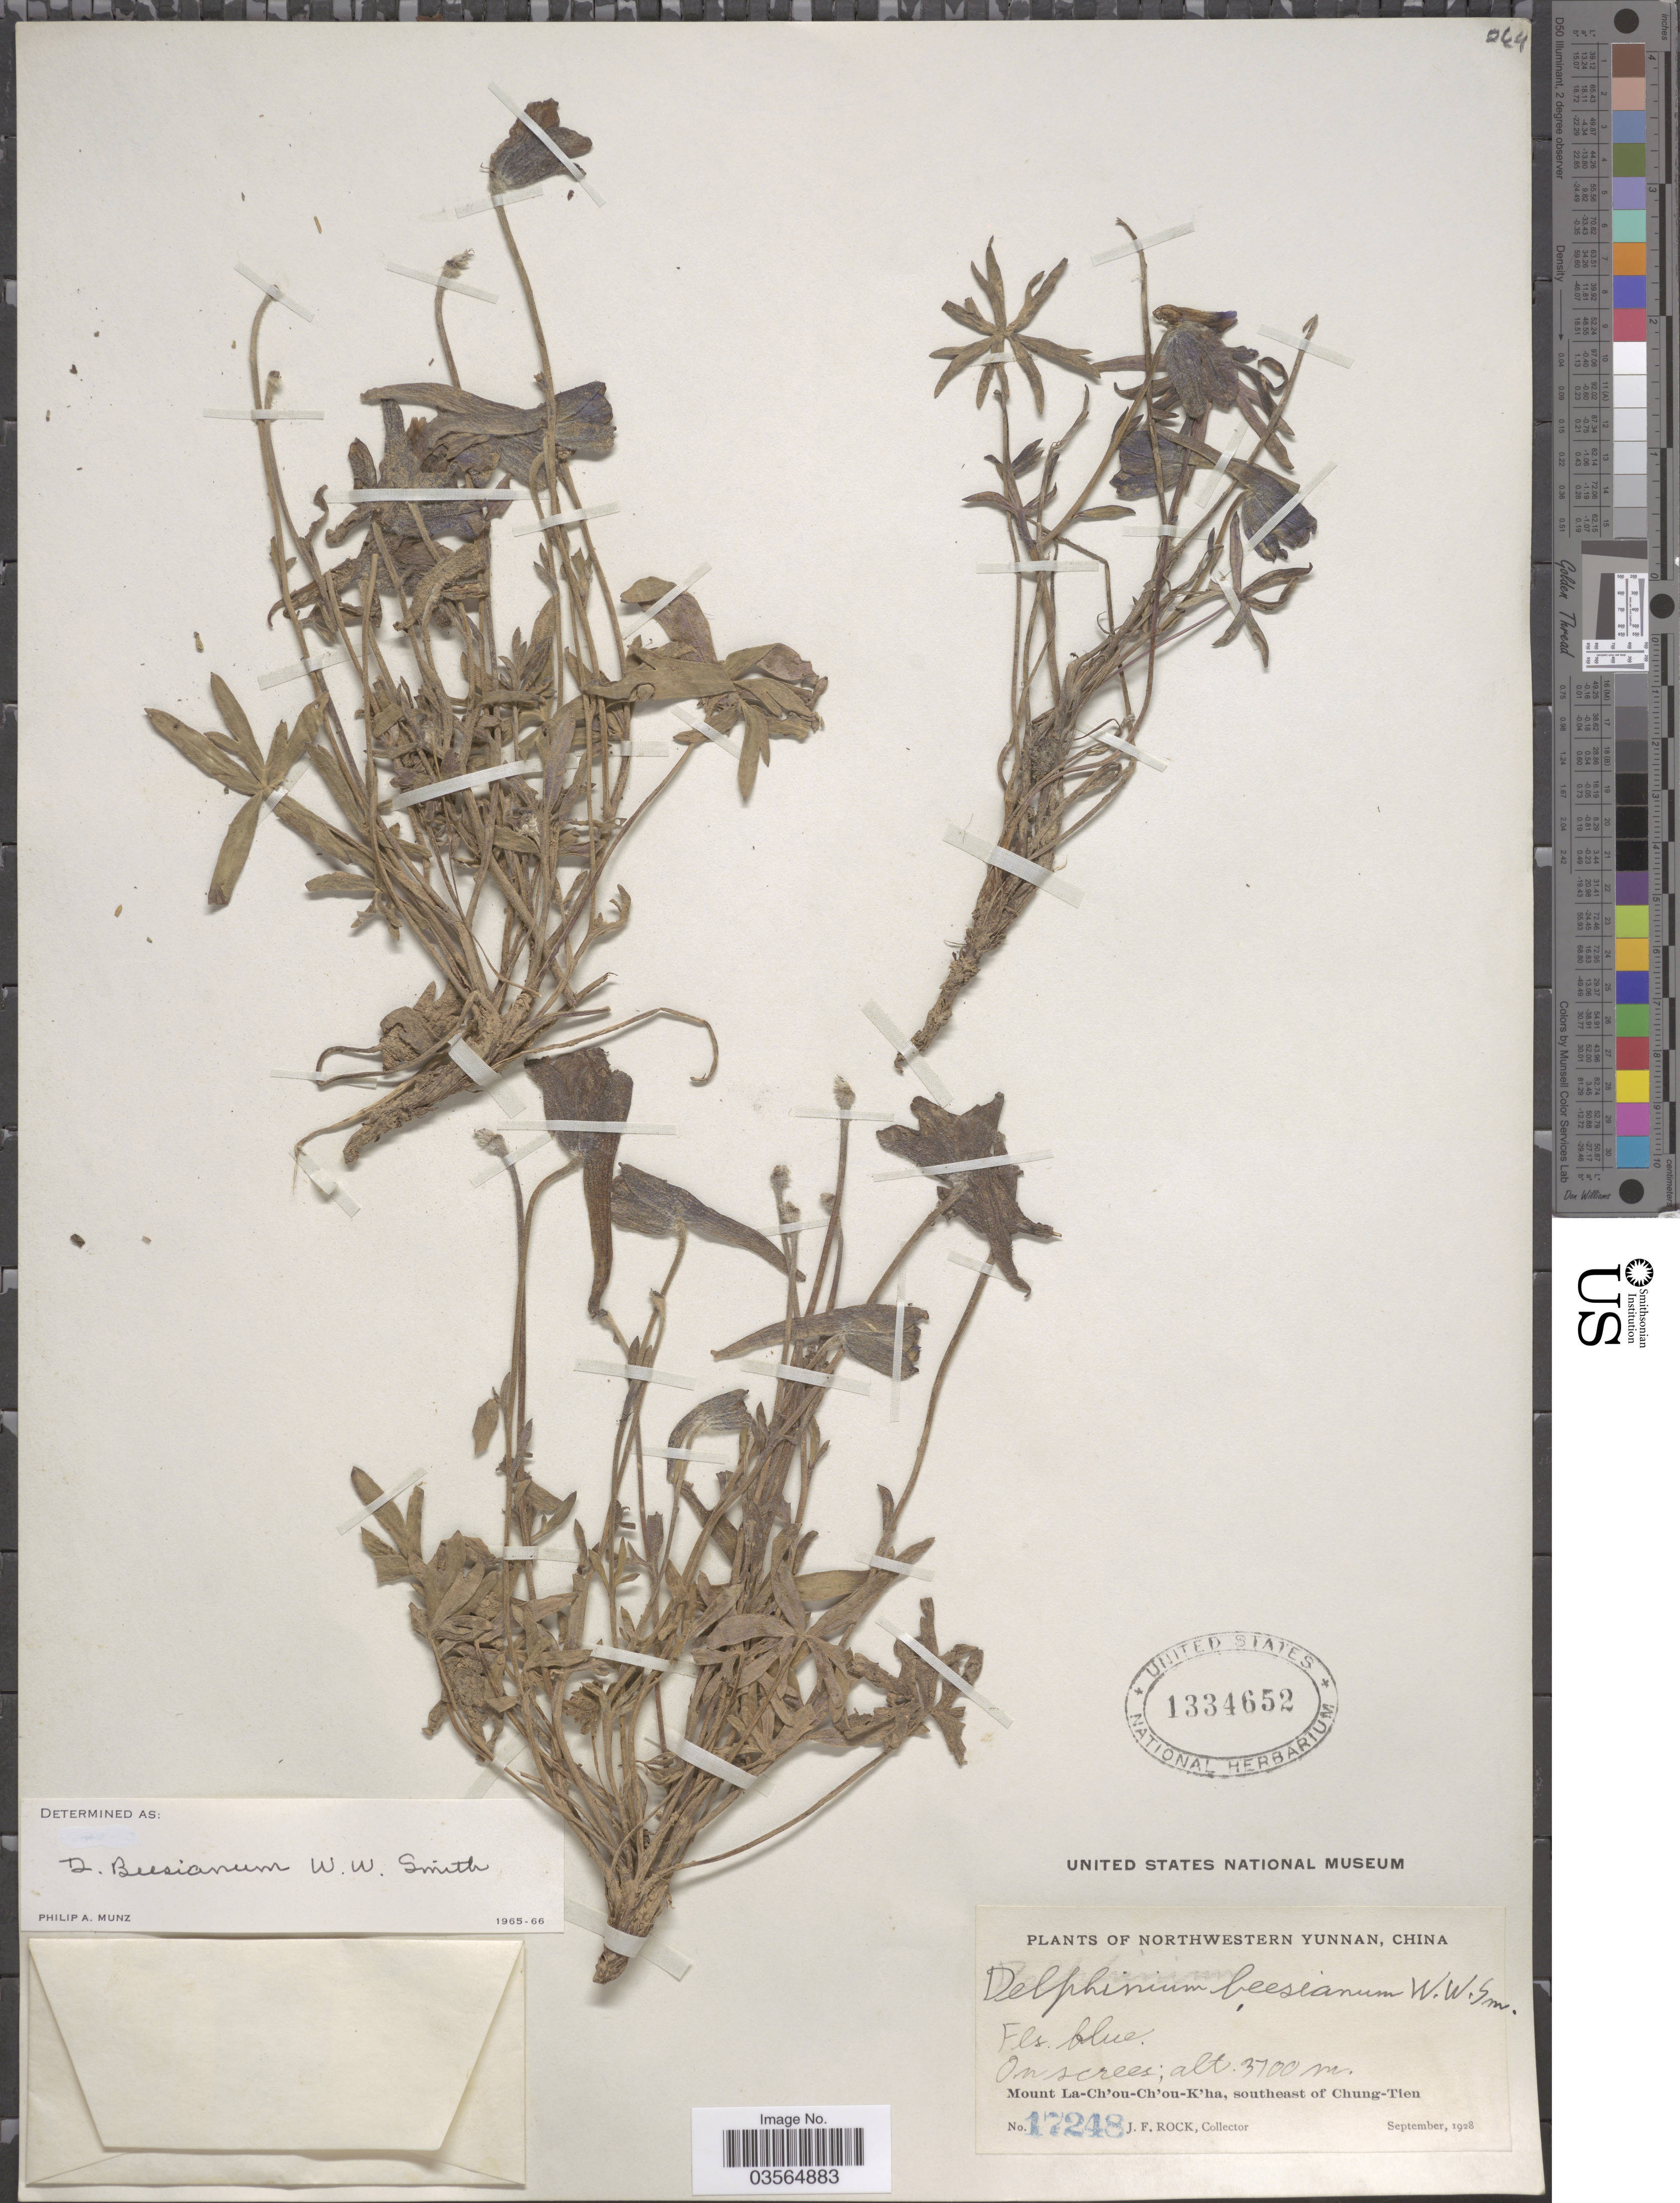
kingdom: Plantae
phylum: Tracheophyta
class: Magnoliopsida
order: Ranunculales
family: Ranunculaceae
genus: Delphinium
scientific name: Delphinium beesianum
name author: W.W. Sm.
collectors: J. Rock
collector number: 17248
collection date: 1928-09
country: China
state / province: Yunnan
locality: Northwestern Yunnan. Mount La-Ch'ou-Ch'ou-K'ha, southeast of Chung-Tien.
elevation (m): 3700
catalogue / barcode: US 1334652